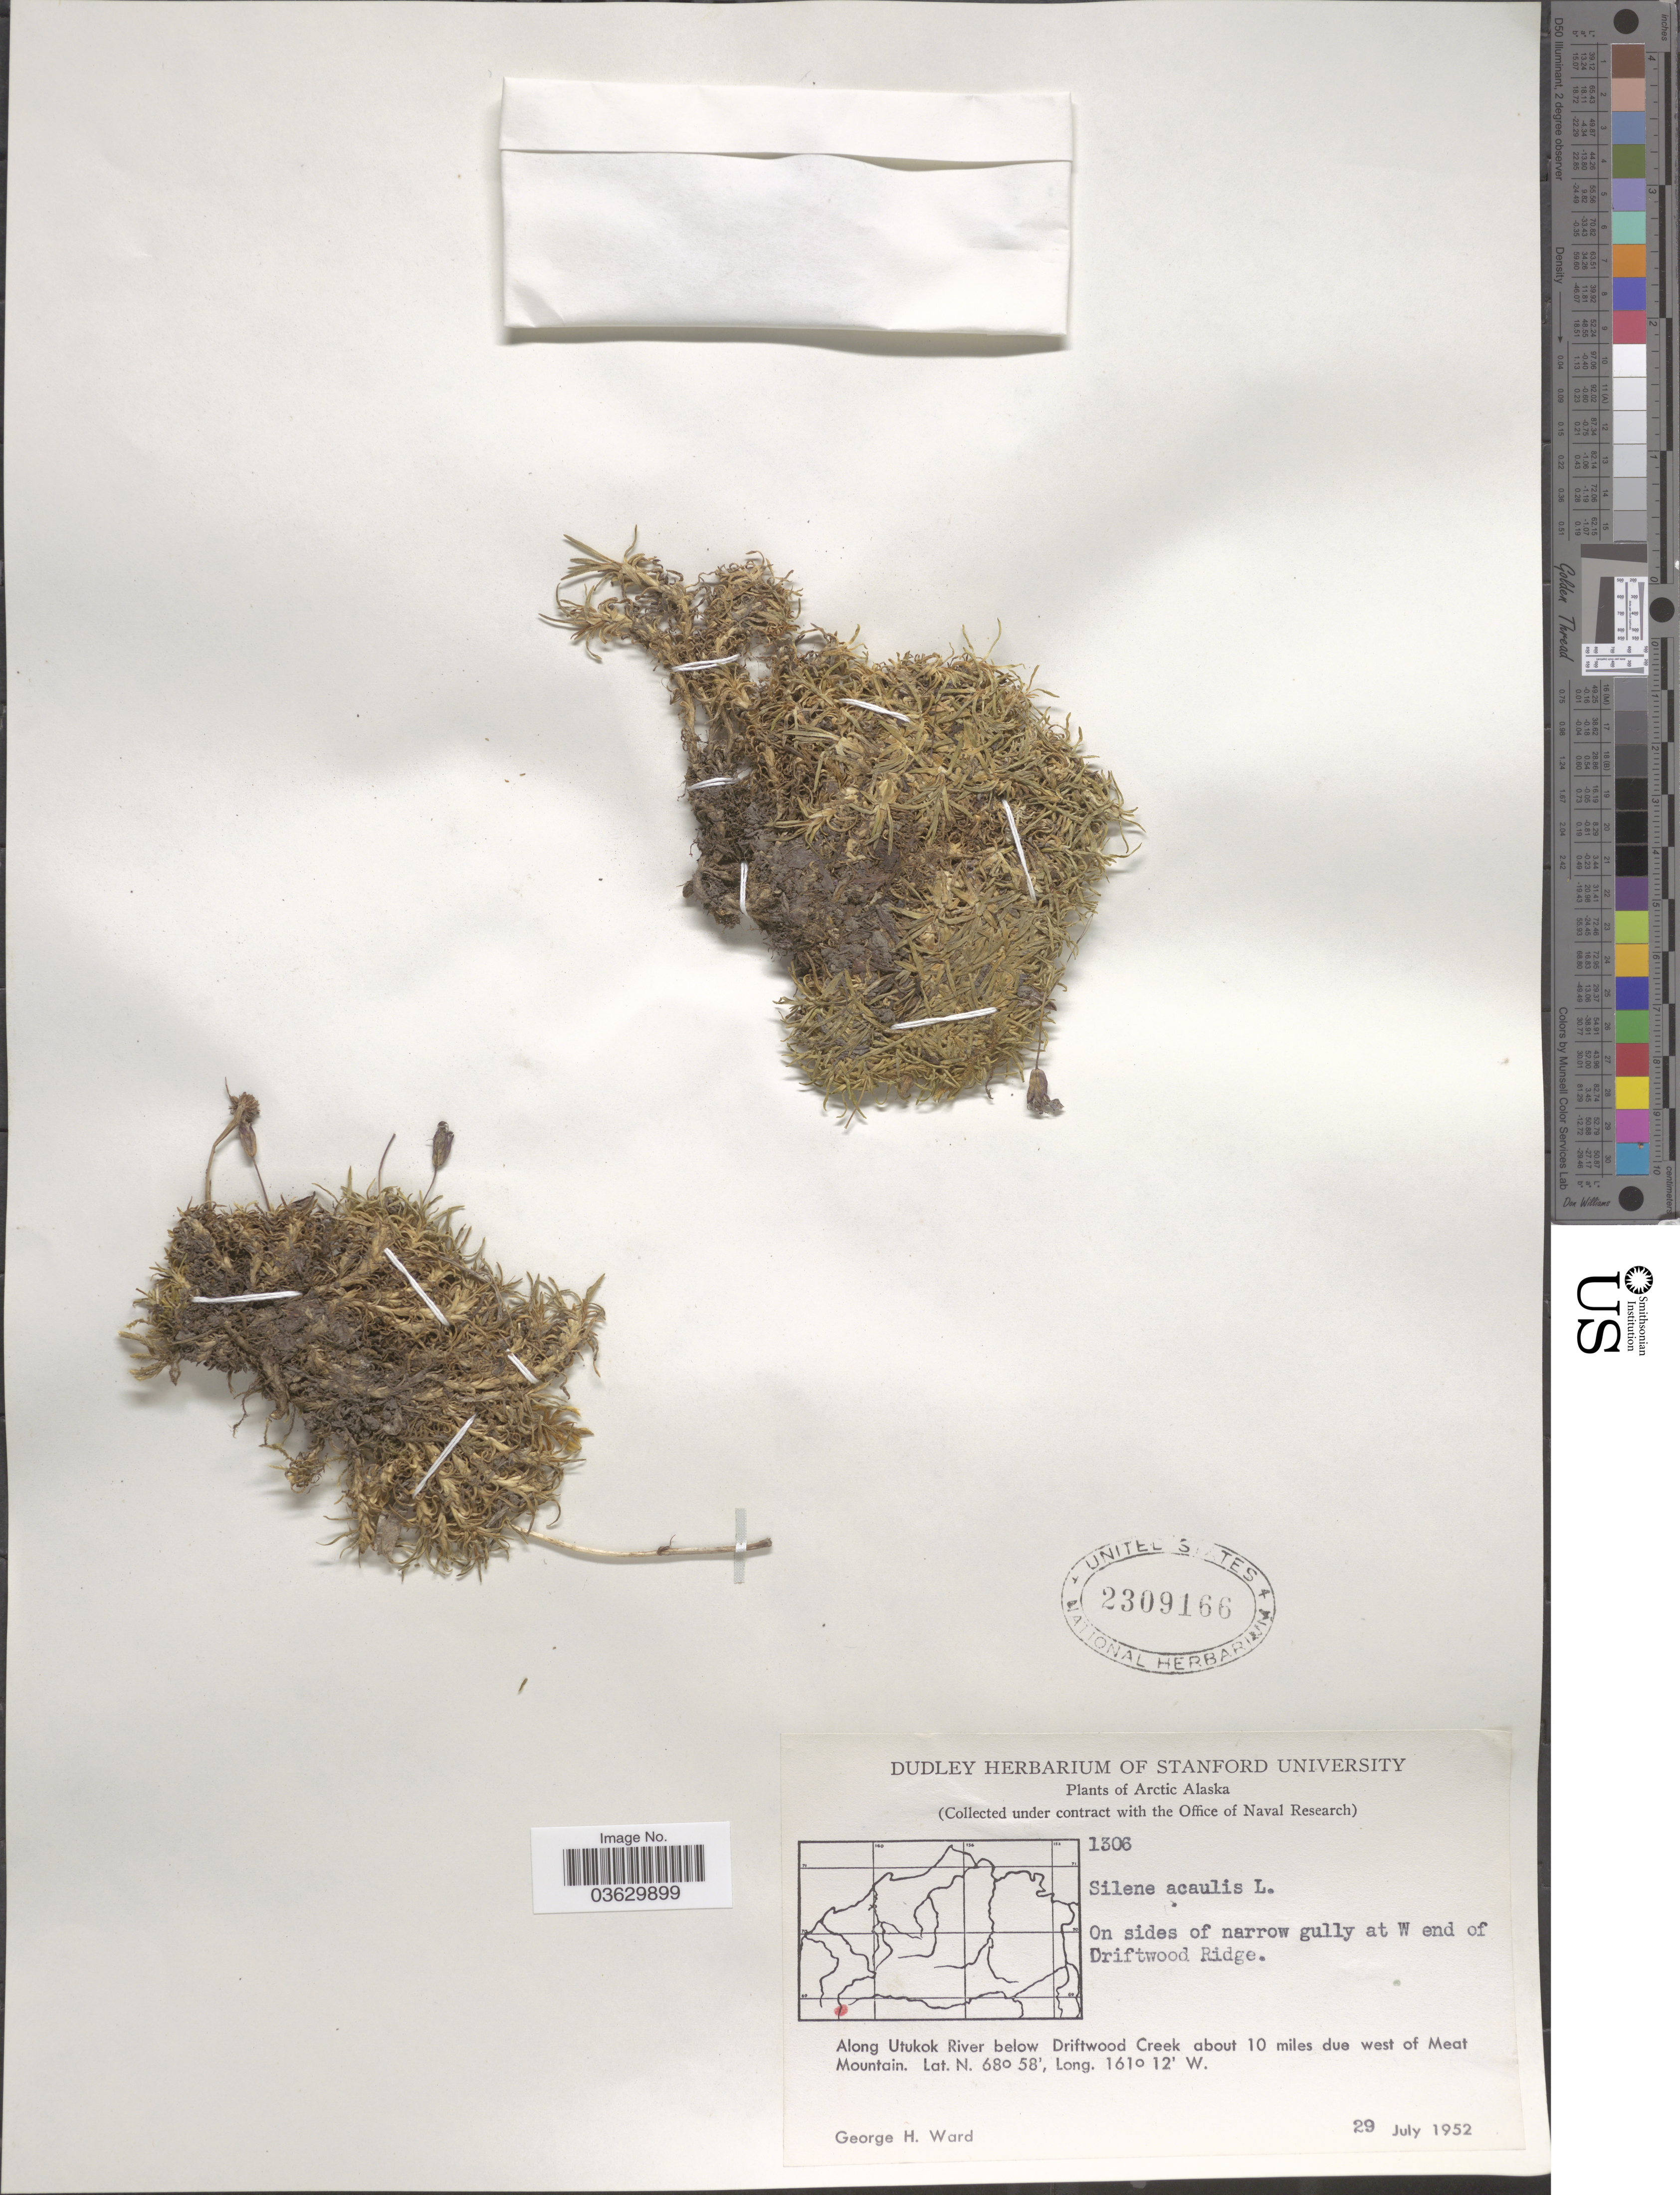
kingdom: Plantae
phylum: Tracheophyta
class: Magnoliopsida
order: Caryophyllales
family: Caryophyllaceae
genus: Silene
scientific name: Silene acaulis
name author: (L.) Jacq.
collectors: G. H. Ward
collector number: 1306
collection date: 1952-07-29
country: United States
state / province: Alaska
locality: Arctic Alaska. On sides of narrow gully at W end of Driftwood Ridge. Along Utukok River below Driftwood Creek about 10 miles due west of Meat Mountain.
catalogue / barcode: US 2309166